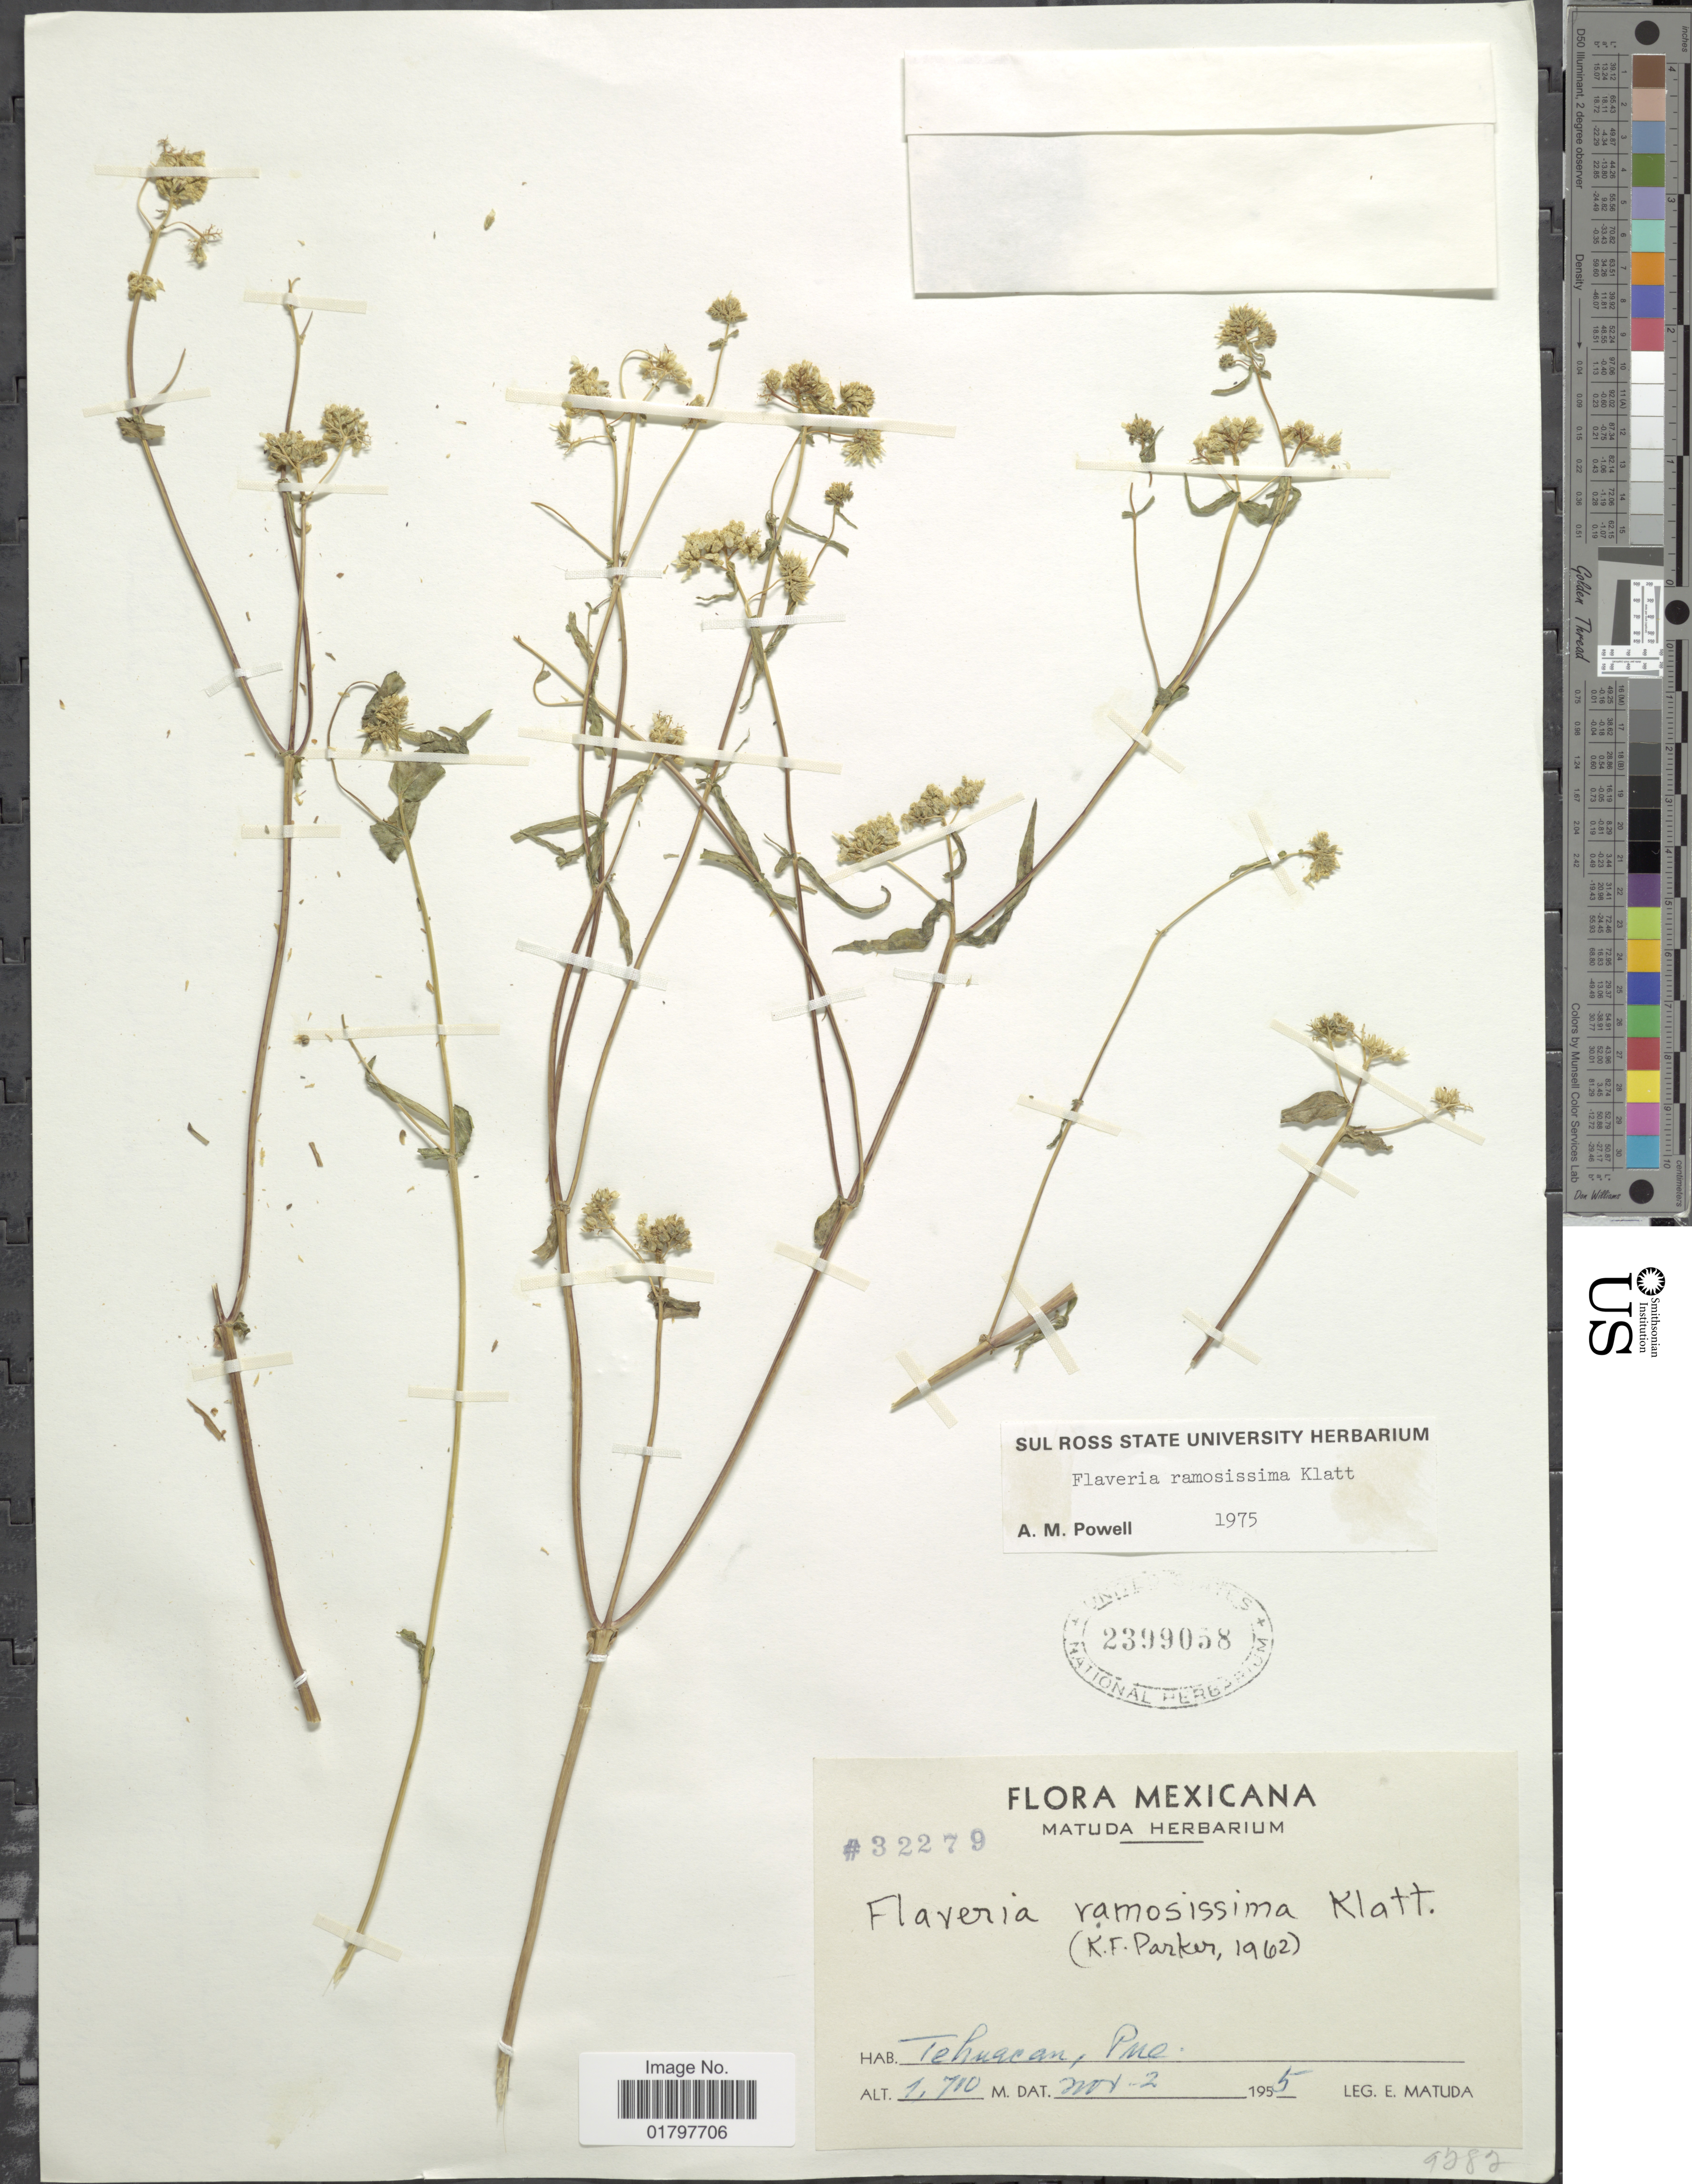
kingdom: Plantae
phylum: Tracheophyta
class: Magnoliopsida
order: Asterales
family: Asteraceae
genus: Flaveria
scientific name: Flaveria ramosissima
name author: Klatt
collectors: E. Matuda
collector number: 32279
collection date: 1955-11-02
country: Mexico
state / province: Puebla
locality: Tehuacan, Pue.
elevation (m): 1710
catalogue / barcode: US 2399058